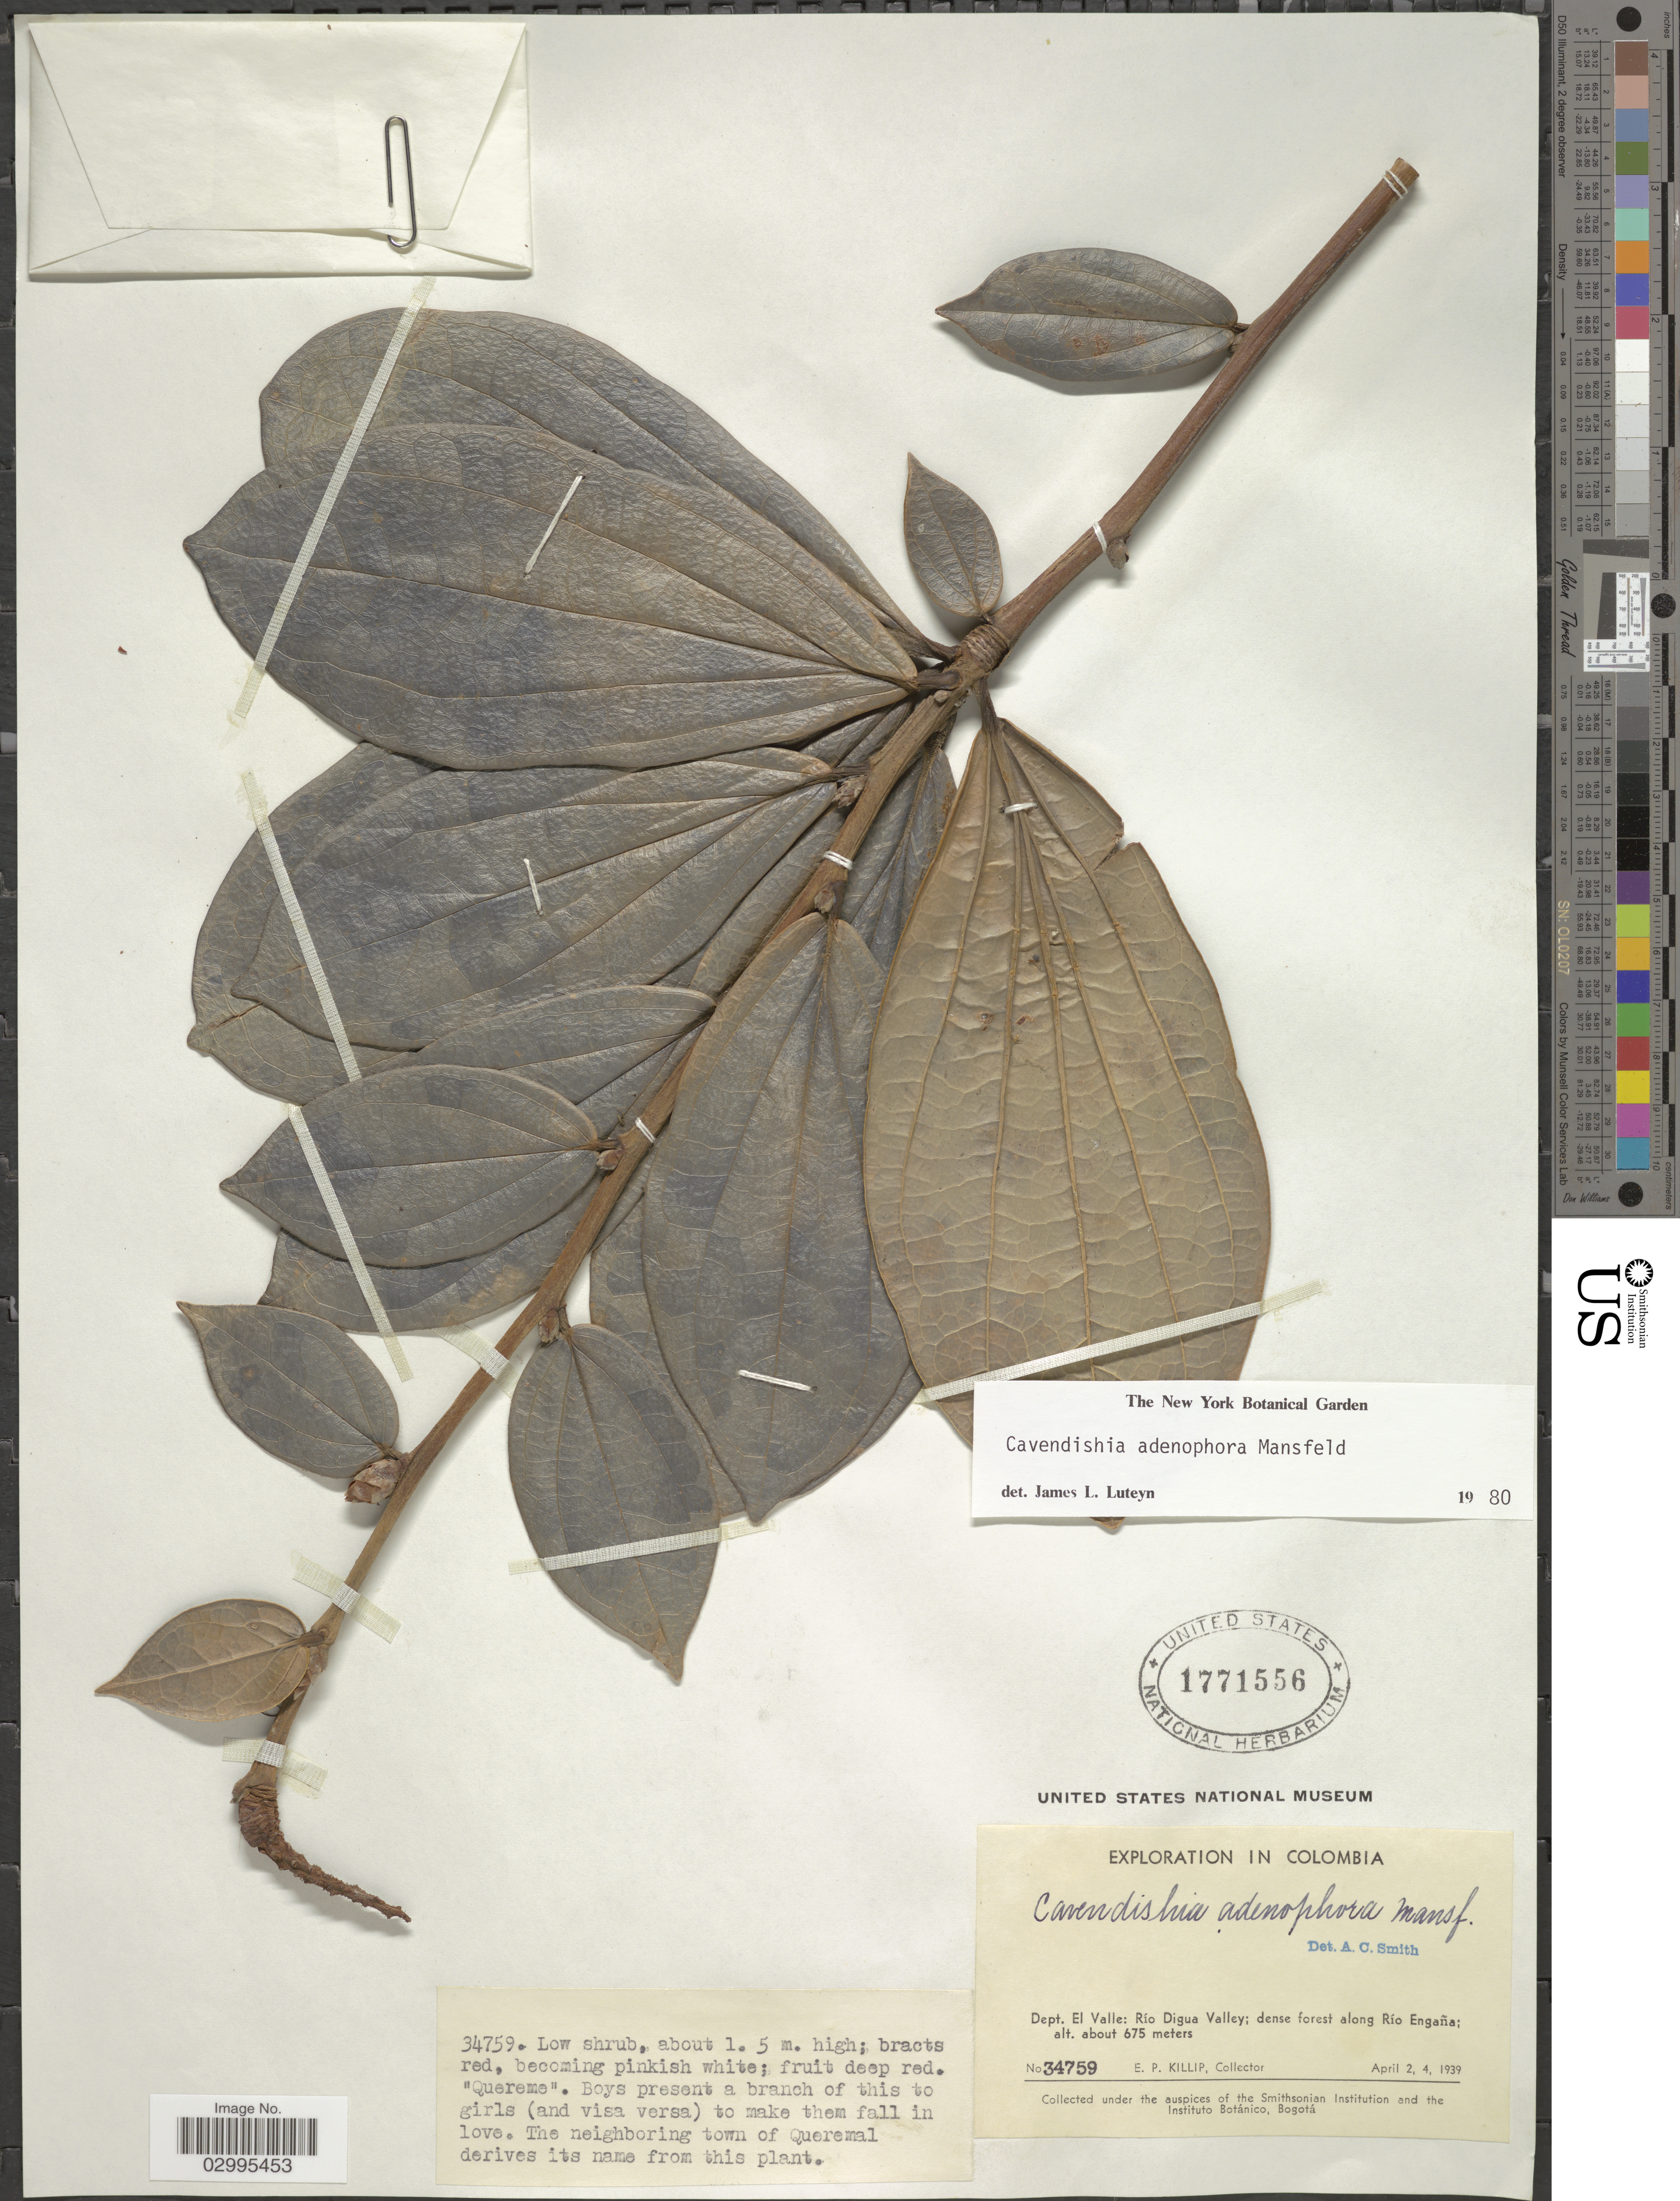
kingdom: Plantae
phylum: Tracheophyta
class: Magnoliopsida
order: Ericales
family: Ericaceae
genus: Cavendishia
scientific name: Cavendishia adenophora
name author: Mansf.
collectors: E. P. Killip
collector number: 34759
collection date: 1939-04-02/1939-04-04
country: Colombia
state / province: Valle del Cauca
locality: Dept. El Valle: Río Digua Valley; dense forest along Río Engaña.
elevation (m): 675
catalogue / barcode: US 1771556